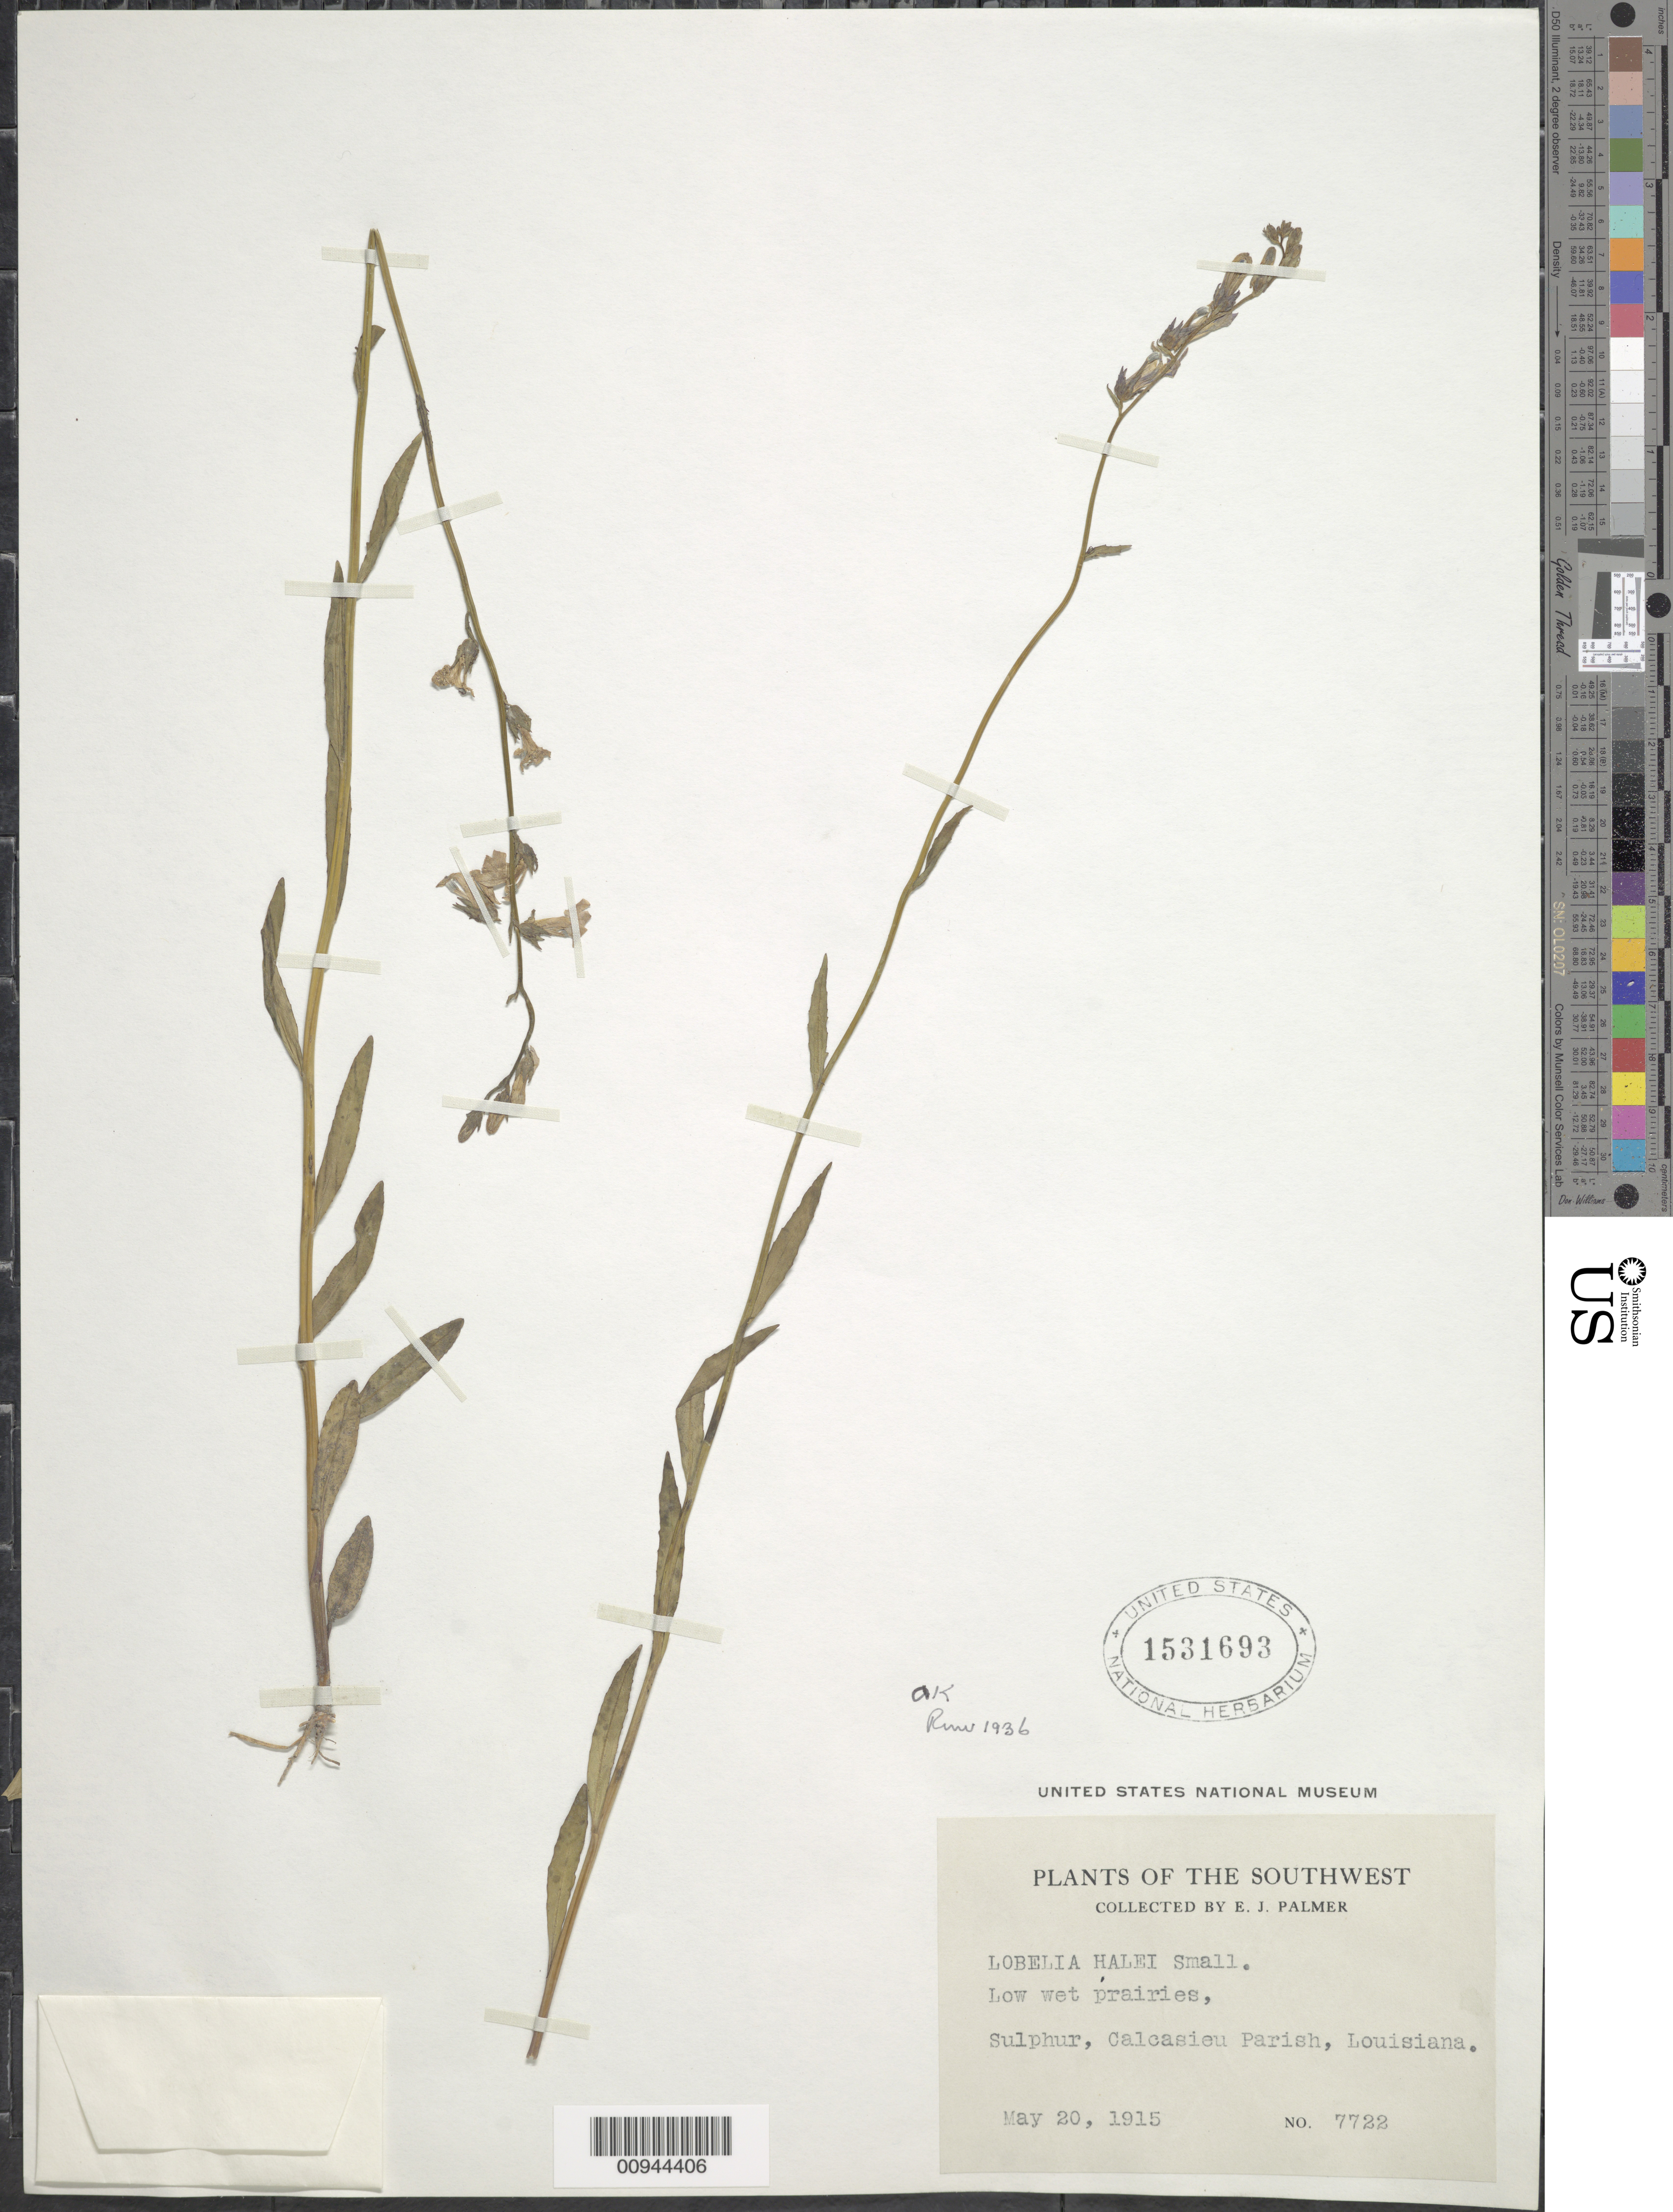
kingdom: Plantae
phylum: Tracheophyta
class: Magnoliopsida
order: Asterales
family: Campanulaceae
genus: Lobelia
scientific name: Lobelia halei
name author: Small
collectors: E. J. Palmer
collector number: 7722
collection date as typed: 20 May 1915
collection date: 1915-05-20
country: United States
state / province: Louisiana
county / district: Calcasieu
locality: Sulphur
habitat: low wet prairie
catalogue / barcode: US 1531693